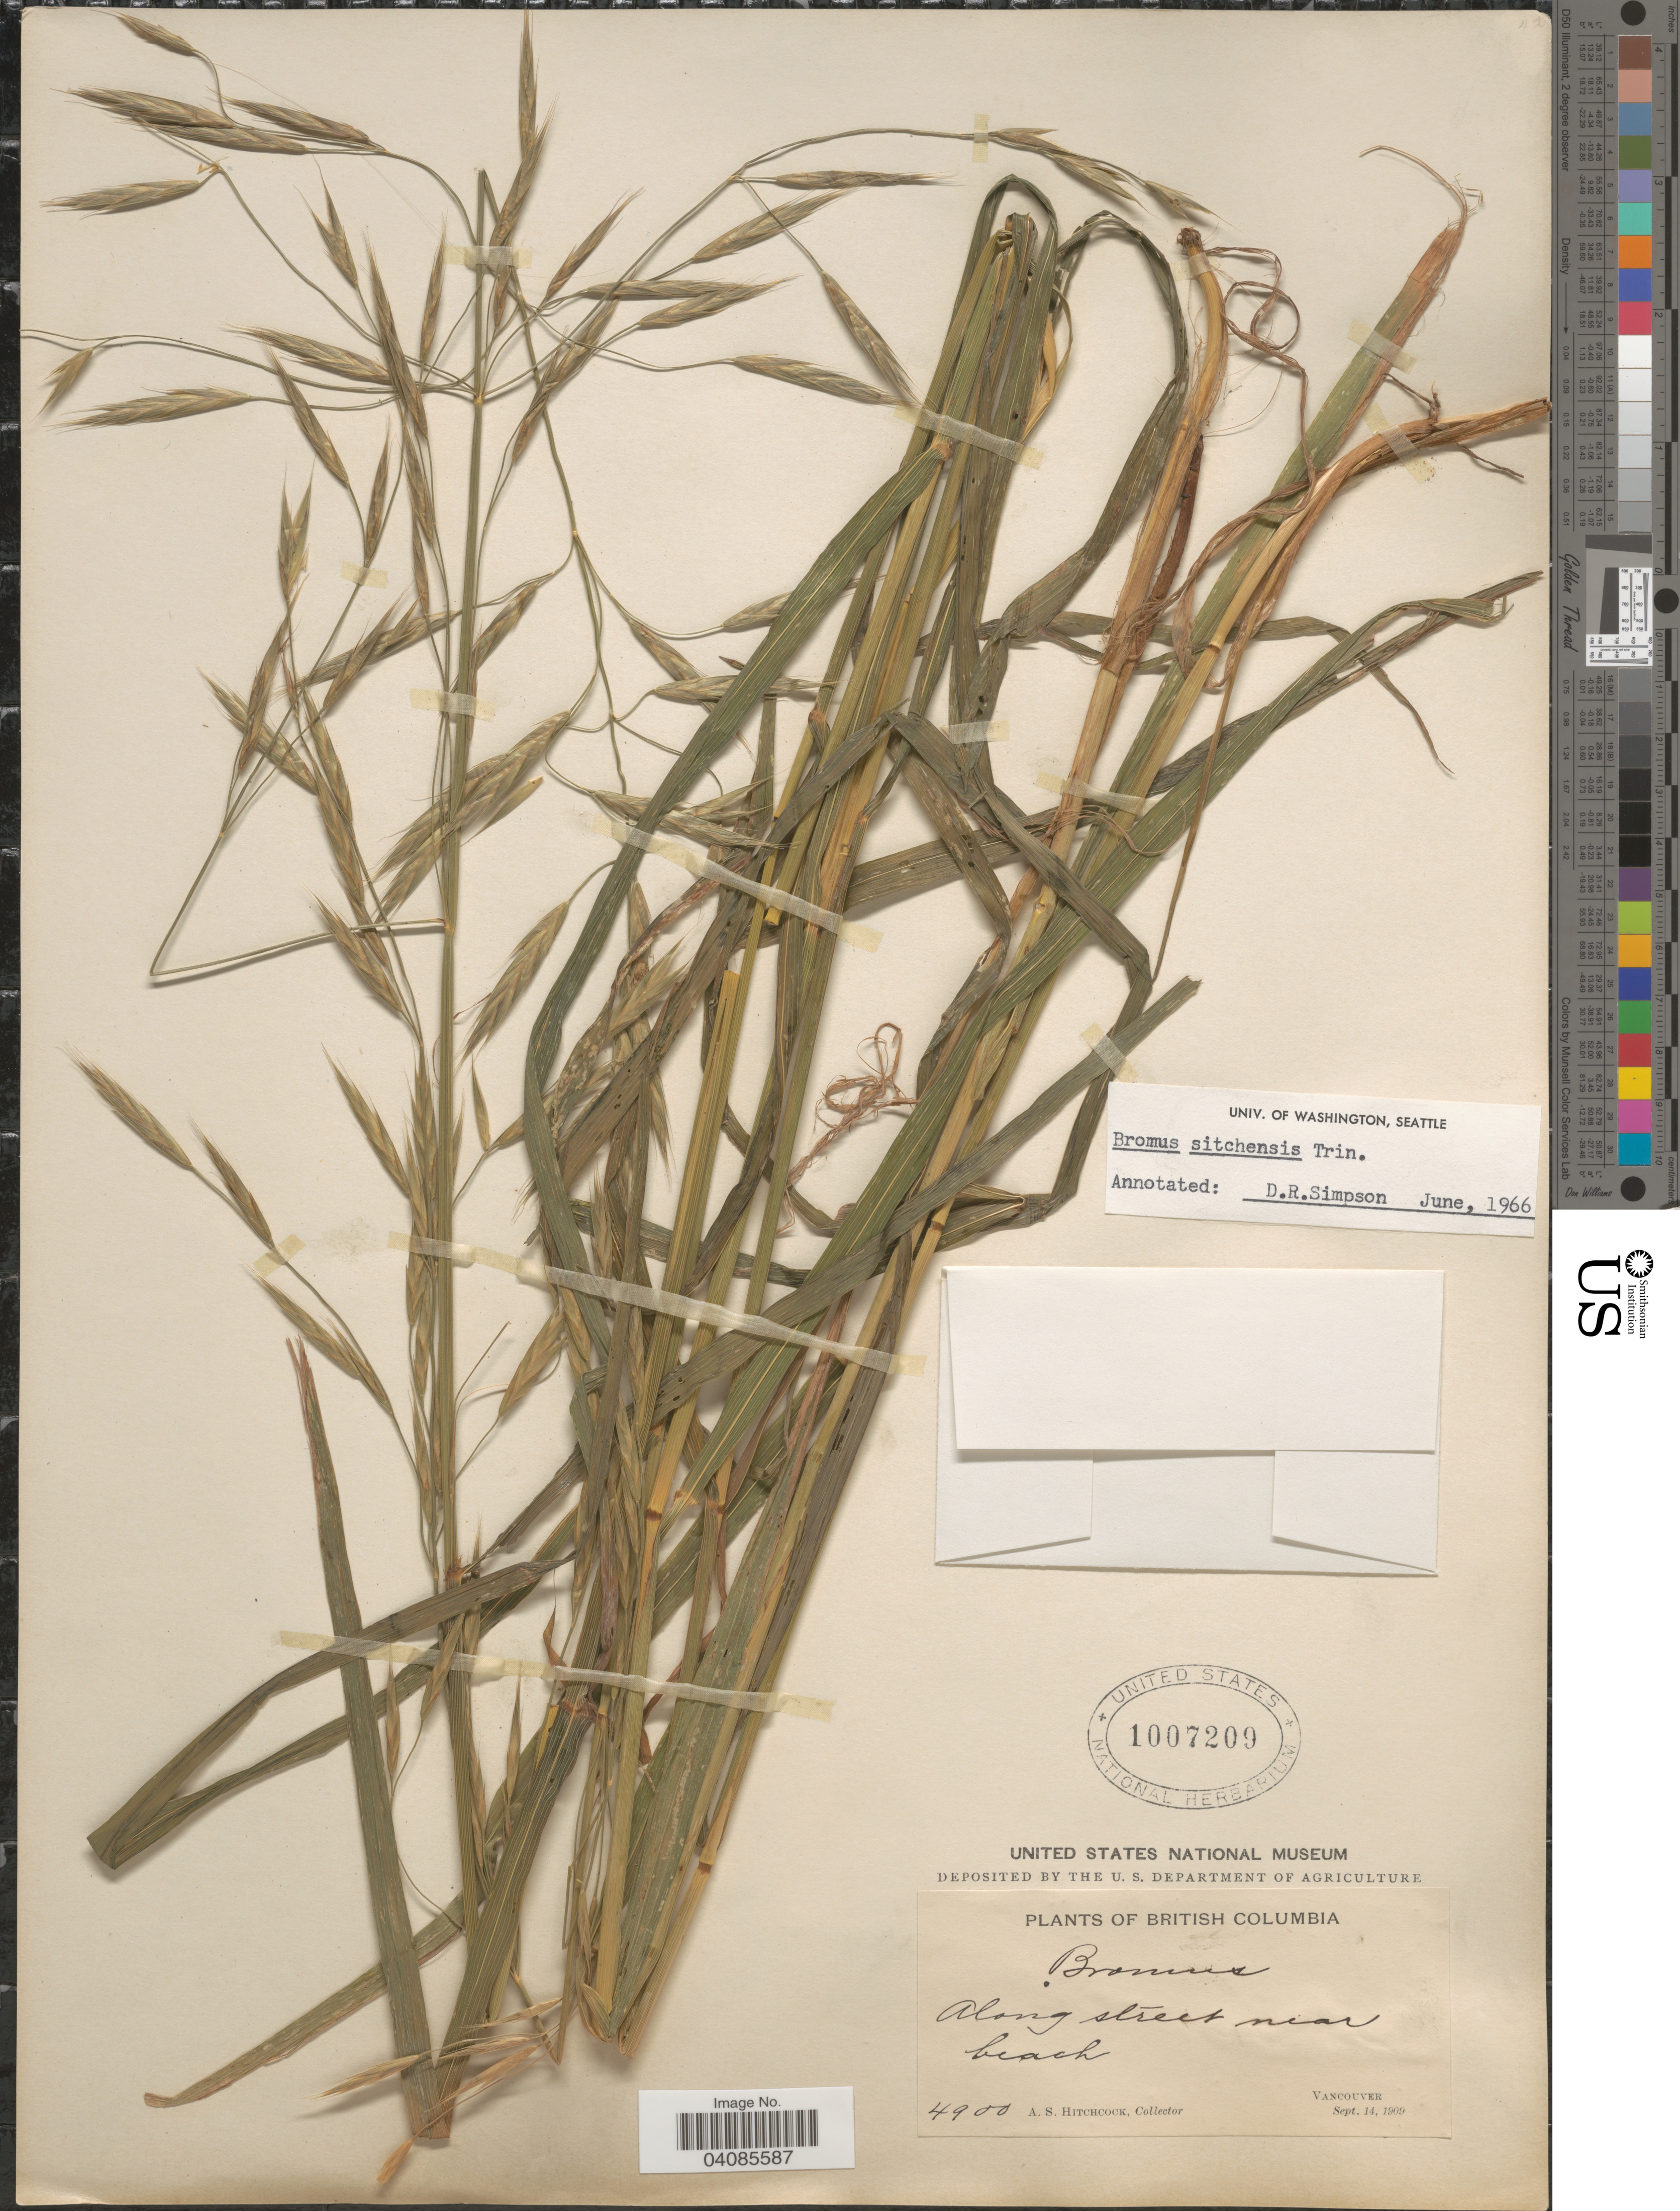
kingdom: Plantae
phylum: Tracheophyta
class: Liliopsida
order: Poales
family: Poaceae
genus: Bromus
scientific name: Bromus sitchensis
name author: Trin. in Bong.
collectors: A. S. Hitchcock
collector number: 4900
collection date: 1909-09-14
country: Canada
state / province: British Columbia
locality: Along street near beach. Vancouver.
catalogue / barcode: US 1007209